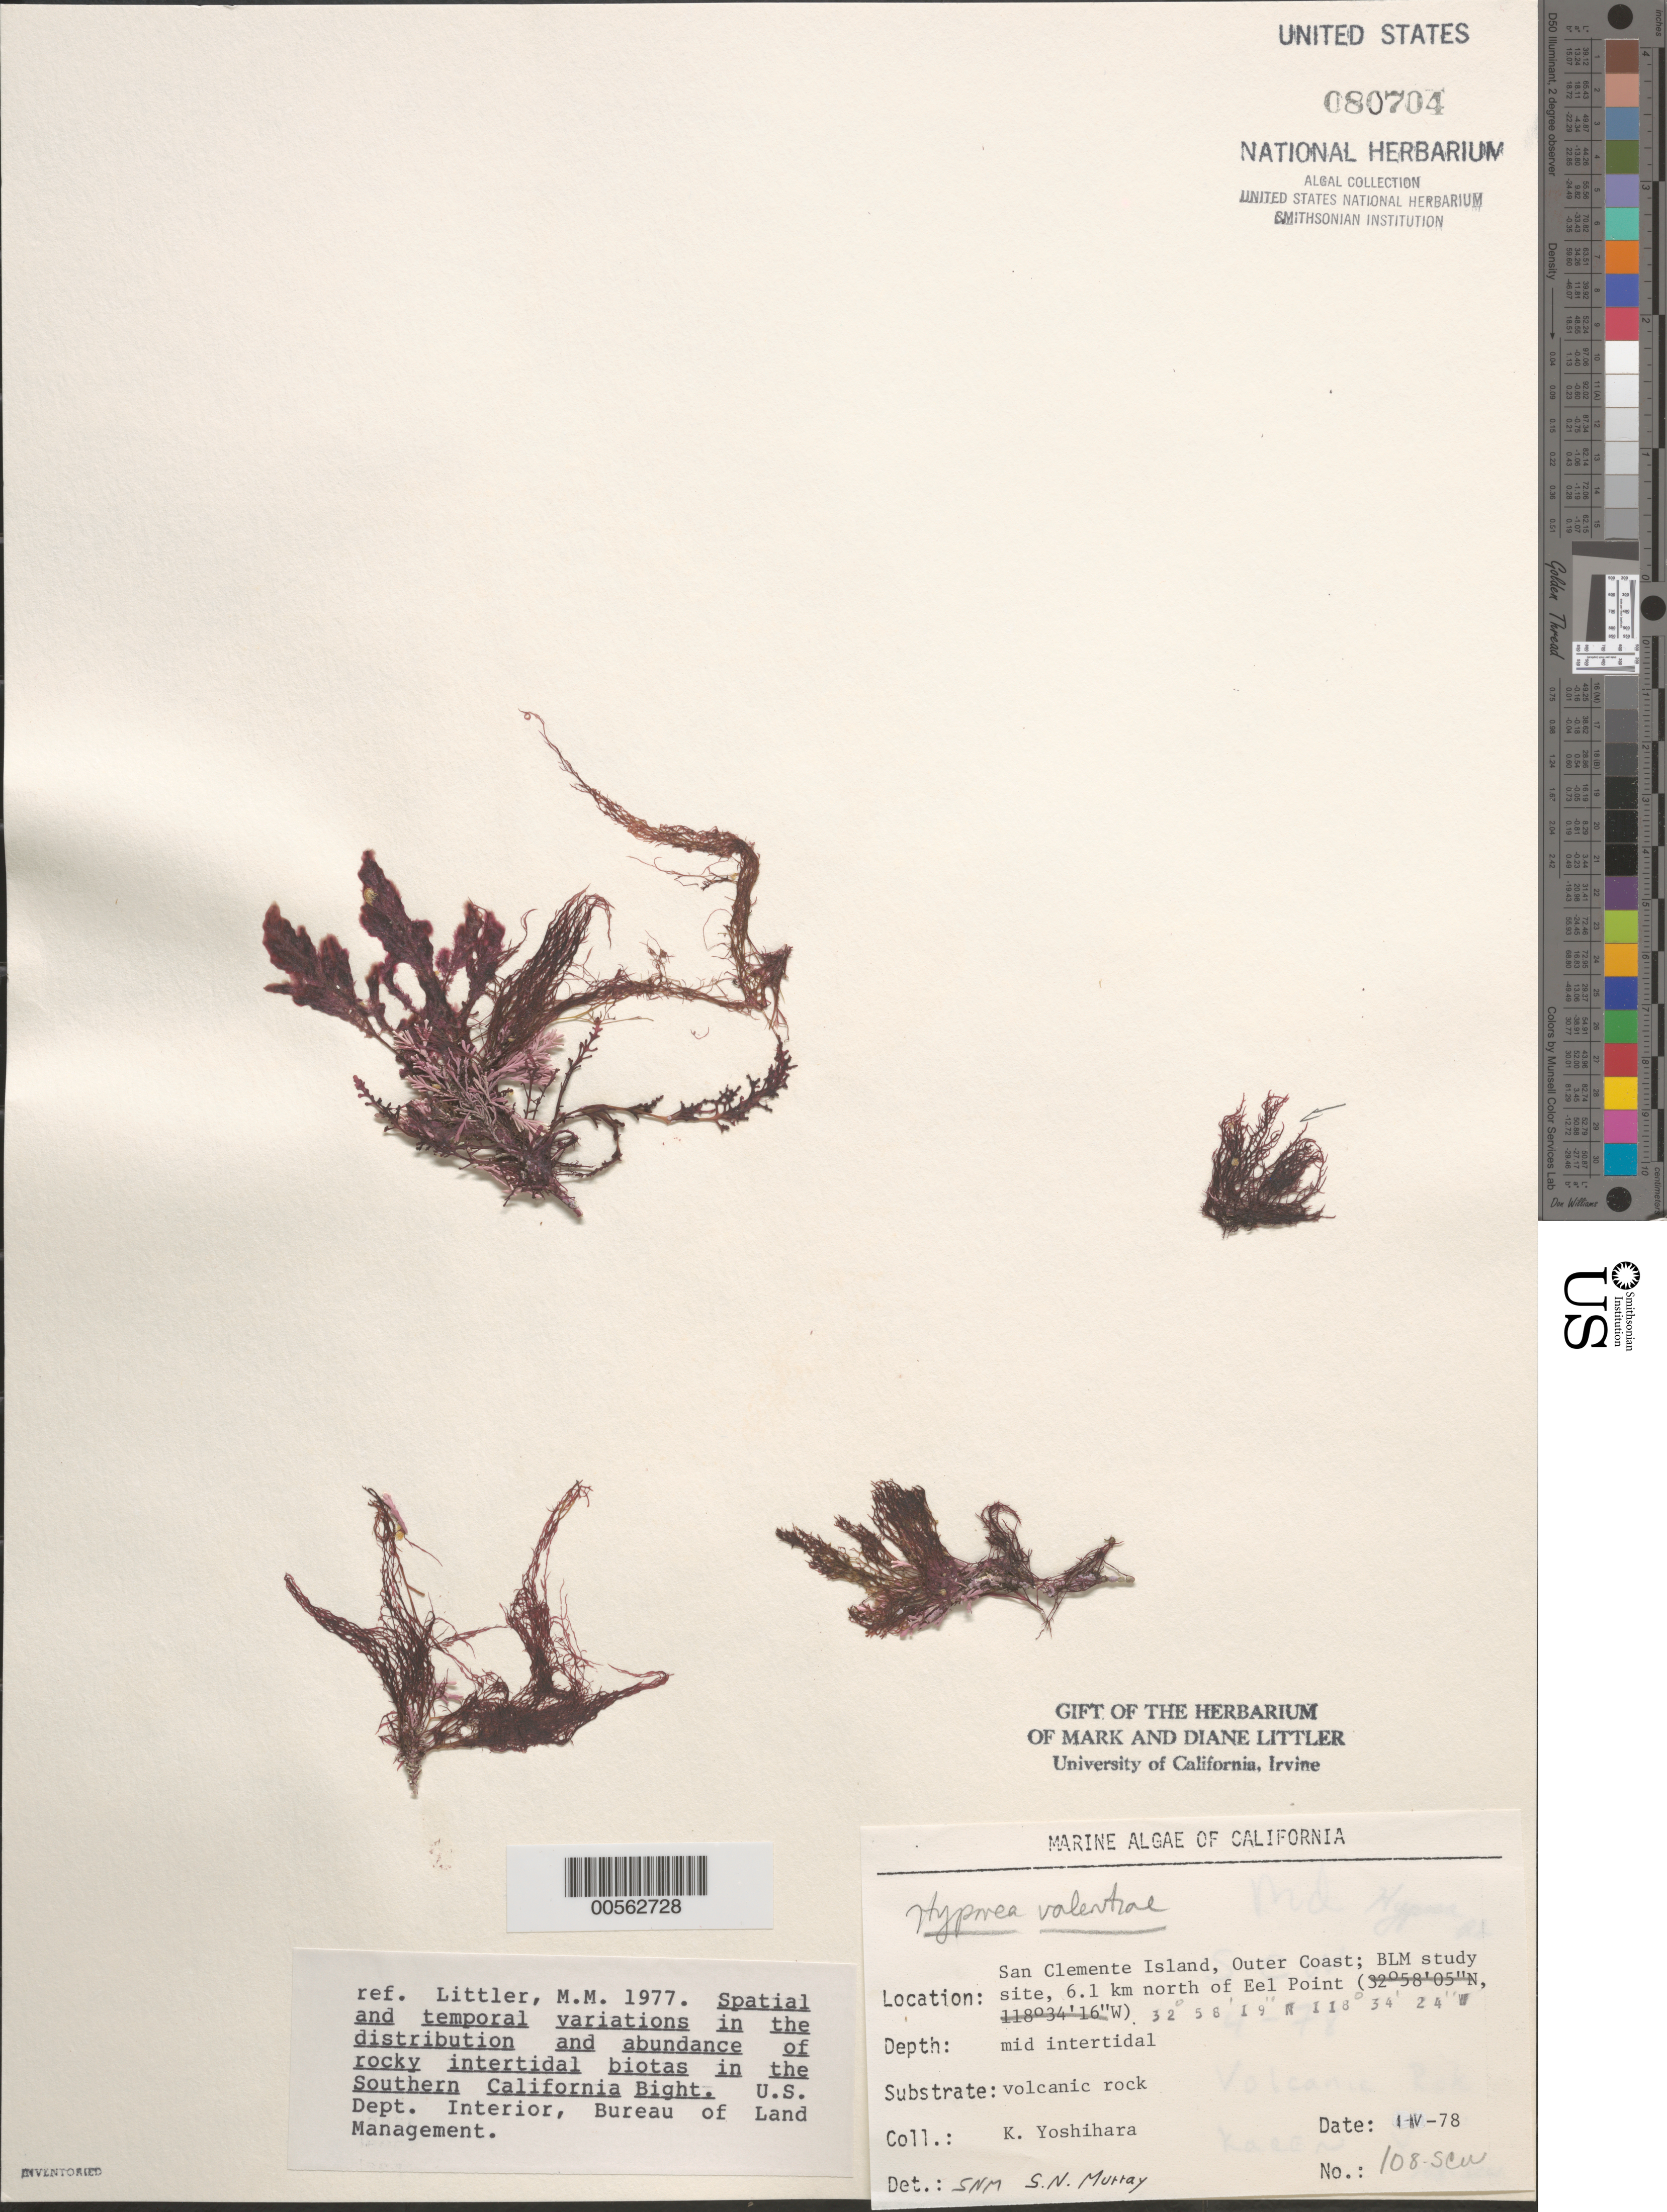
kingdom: Plantae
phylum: Rhodophyta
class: Florideophyceae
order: Gigartinales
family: Cystocloniaceae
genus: Hypnea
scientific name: Hypnea valentiae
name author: (Turner) Mont.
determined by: Murray, S. N.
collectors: K. Yoshihara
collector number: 108-SCW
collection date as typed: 01 Apr 1978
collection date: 1978-04-01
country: United States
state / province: California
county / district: Los Angeles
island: San Clemente Island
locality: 6.1 km north of Eel Point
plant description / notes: BLM-SOCALBIGHT Rocky Intertidal Survey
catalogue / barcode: US 80704